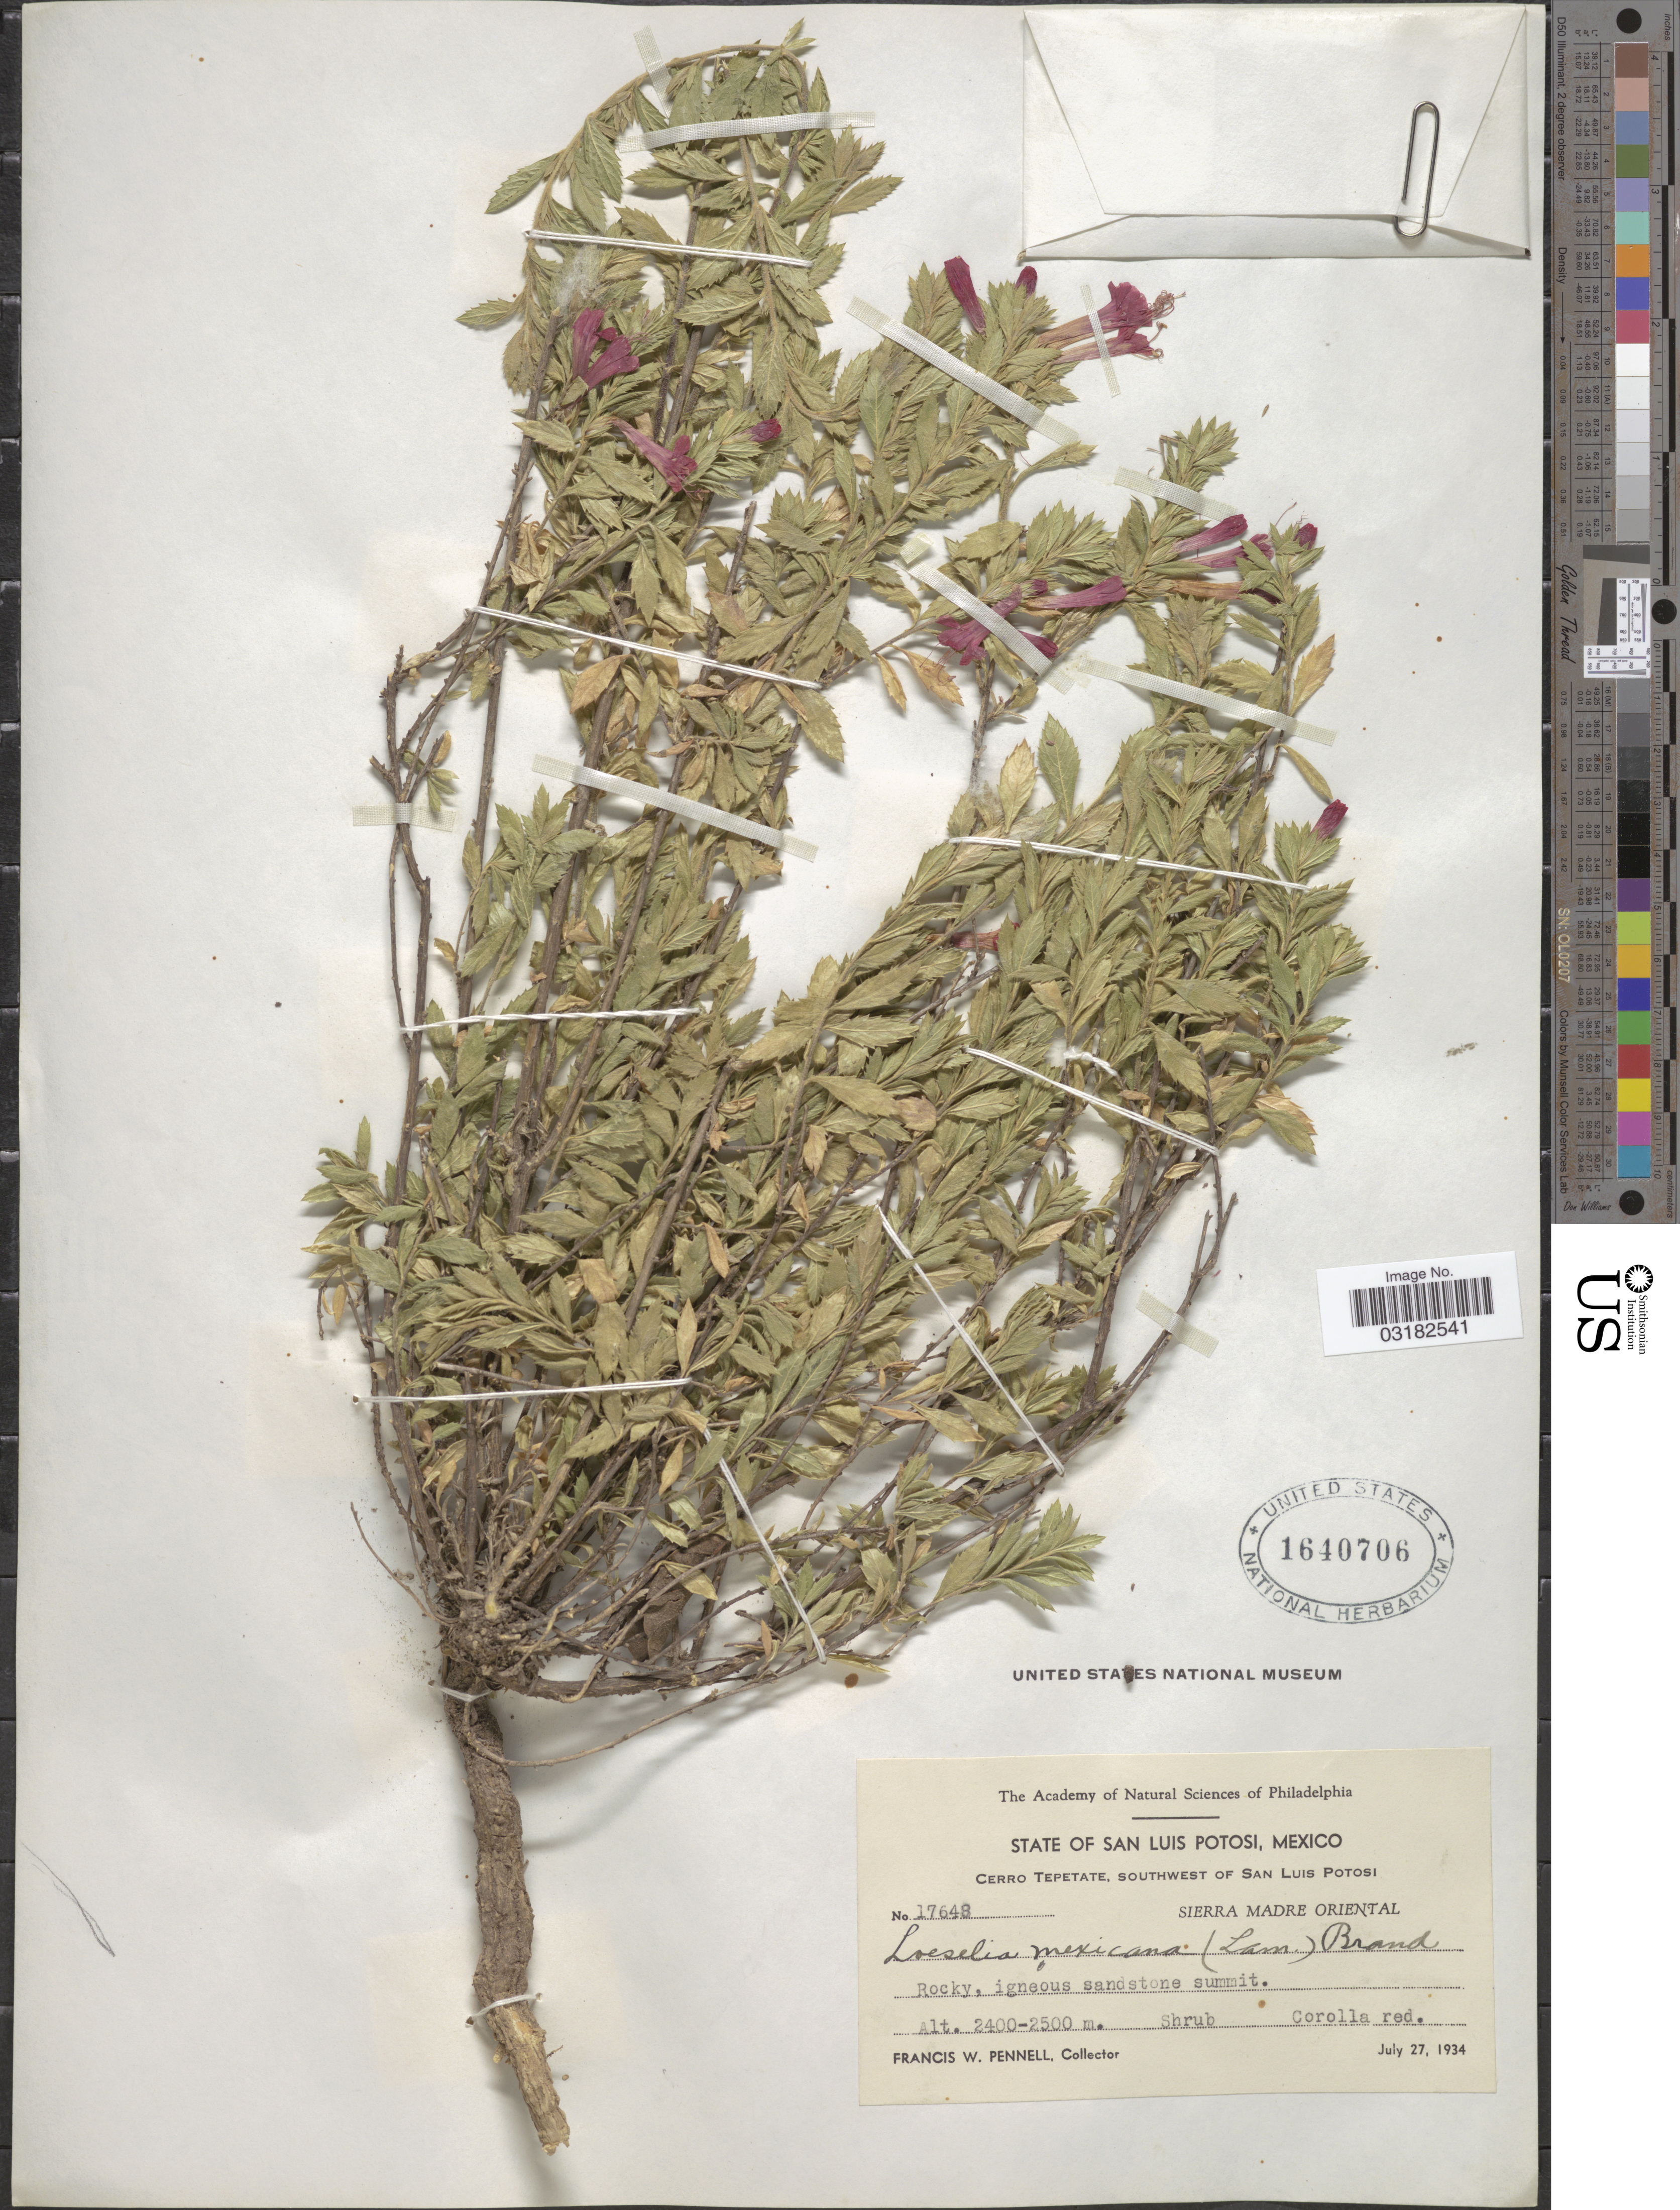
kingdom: Plantae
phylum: Tracheophyta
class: Magnoliopsida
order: Ericales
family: Polemoniaceae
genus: Loeselia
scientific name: Loeselia mexicana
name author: (Lam.) Brand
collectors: F. W. Pennell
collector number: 17648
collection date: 1934-07-27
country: Mexico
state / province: San Luis Potosí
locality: Cerro Tepetate, Southwest of San Luis Potosi. Sierra Madre Oriental.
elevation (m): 2400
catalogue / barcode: US 1640706